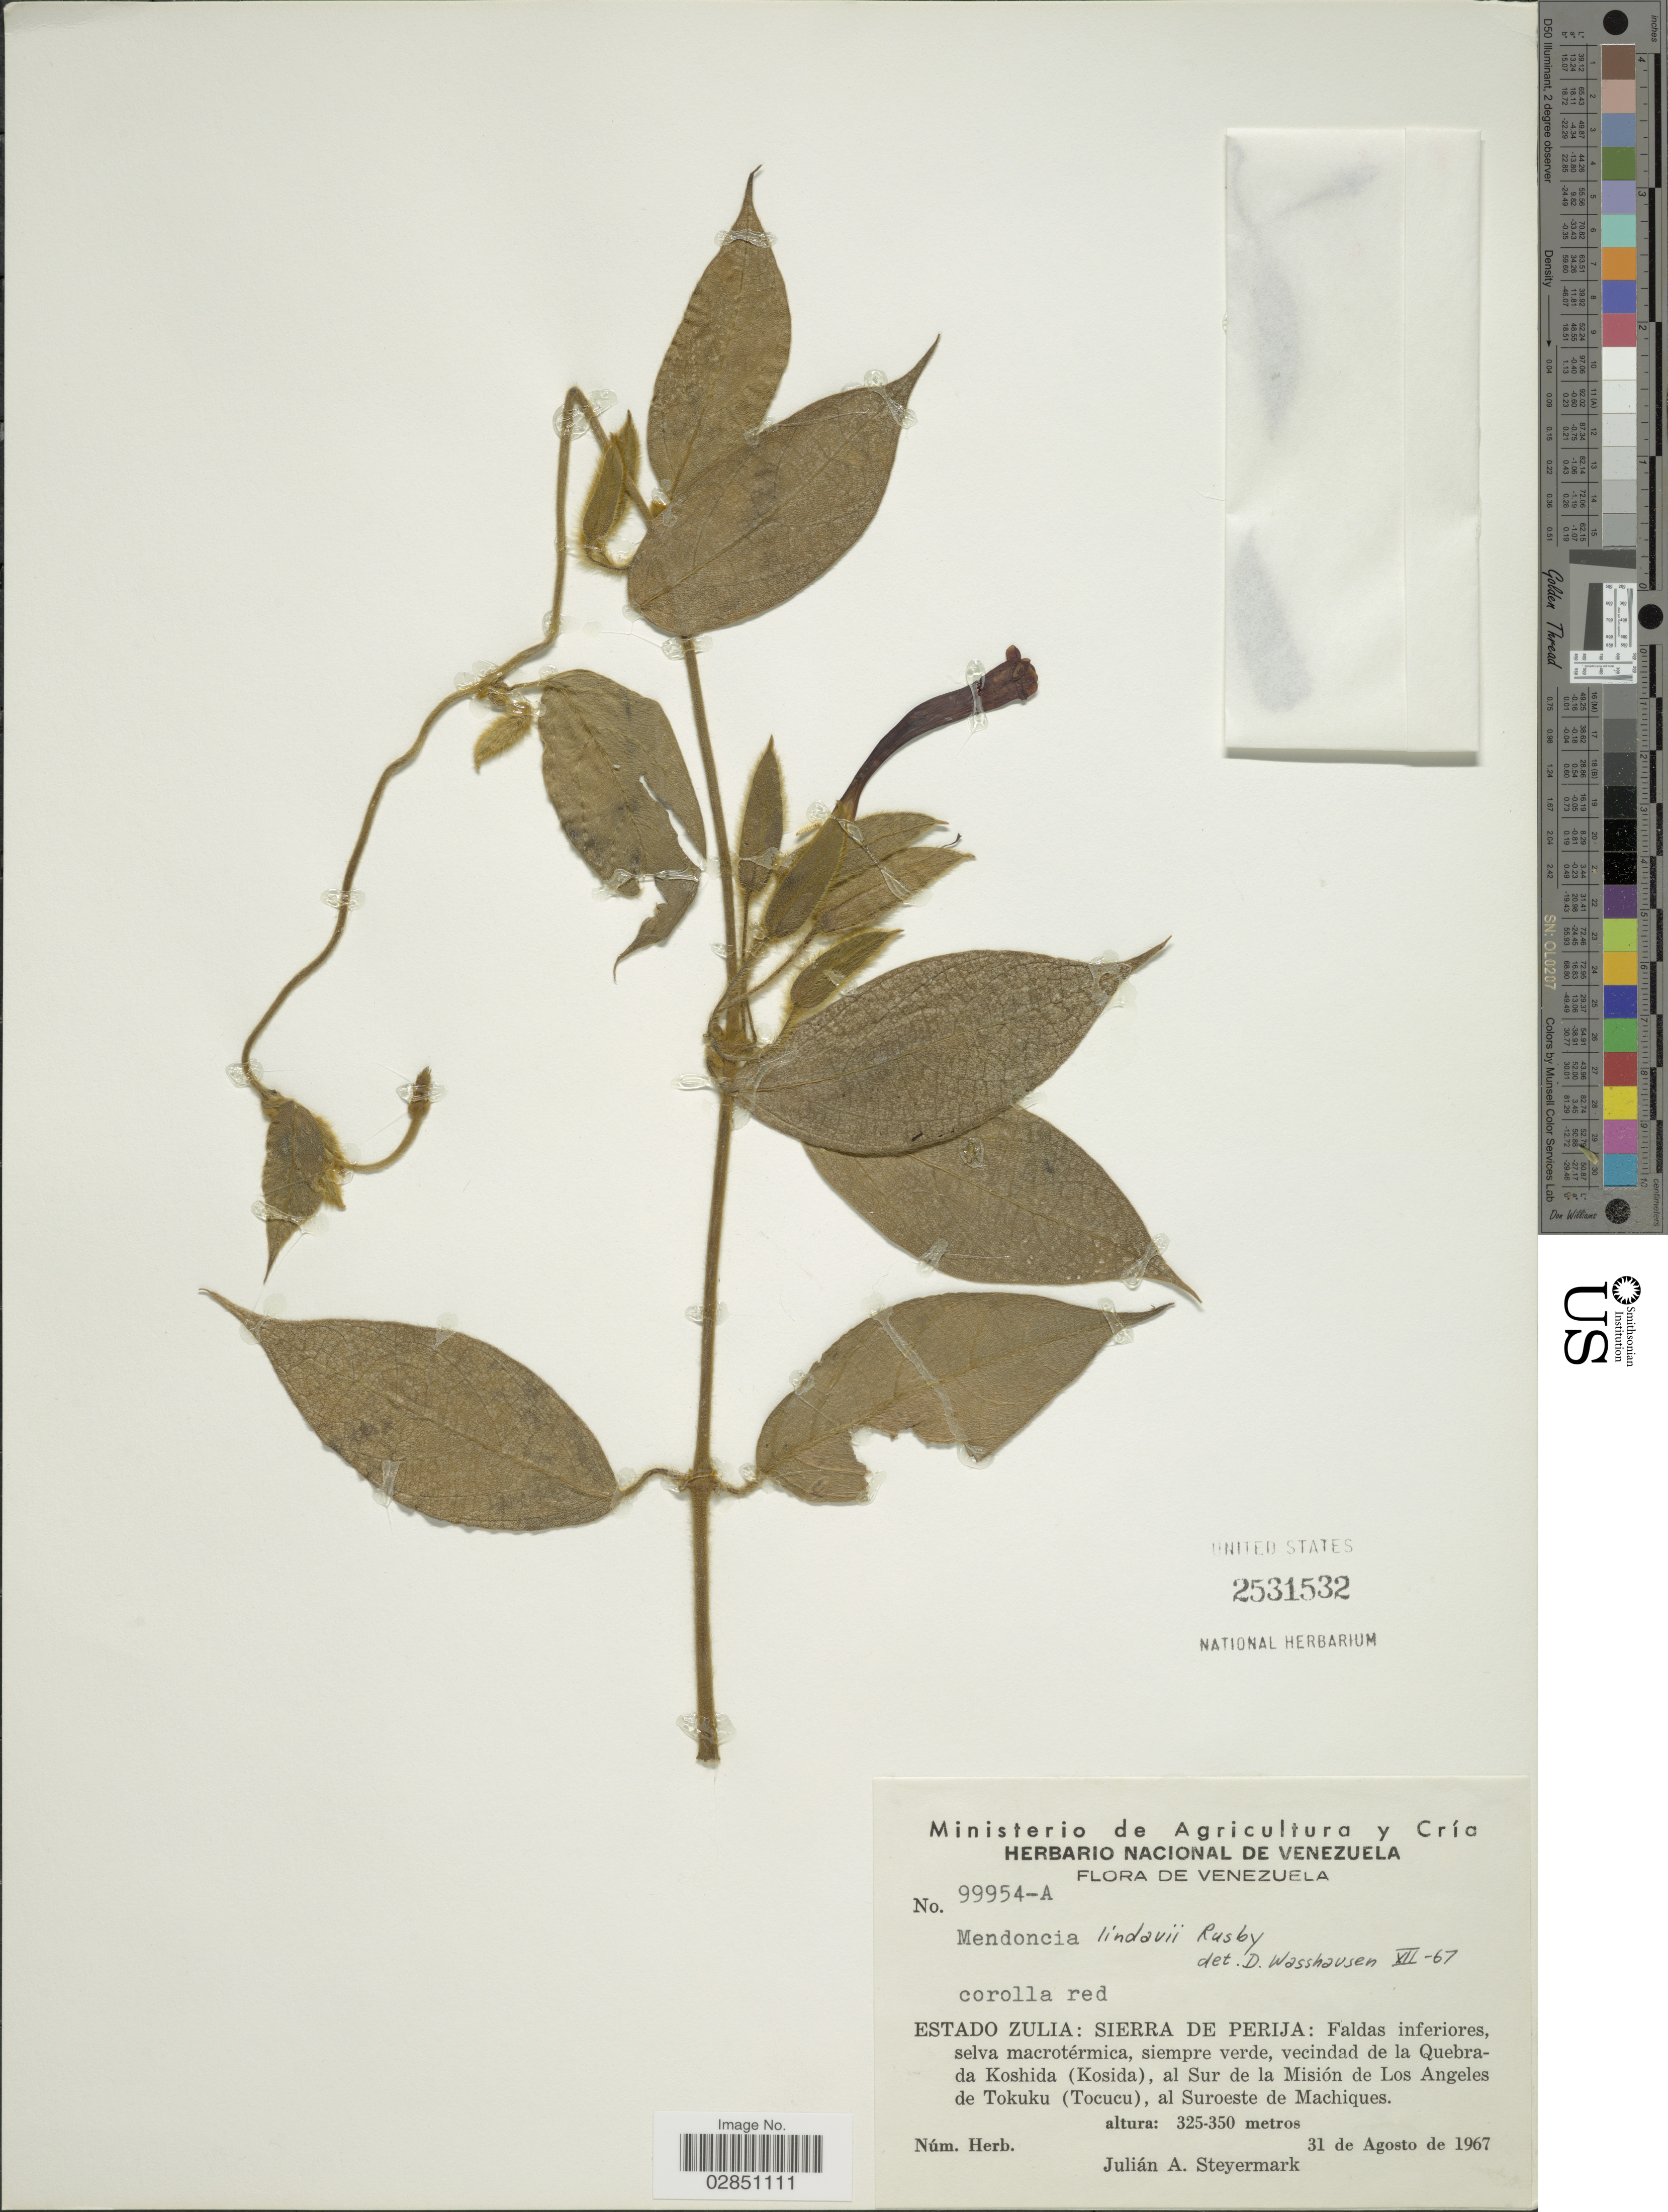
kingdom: Plantae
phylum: Tracheophyta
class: Magnoliopsida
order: Lamiales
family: Acanthaceae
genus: Mendoncia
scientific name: Mendoncia lindavii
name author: Rusby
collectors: J. Steyermark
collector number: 99954-A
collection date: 1967-08-31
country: Venezuela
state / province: Zulia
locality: Sierra de Perija, Faldas inferiores, selva macrotérmica, siempre verde, vecindad de la Quebrada Koshida (Kosida), al Sur de la Misión de Los Angeles de Tokuku (Tocucu), al Suroeste de Machiques.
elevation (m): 325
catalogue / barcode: US 2531532